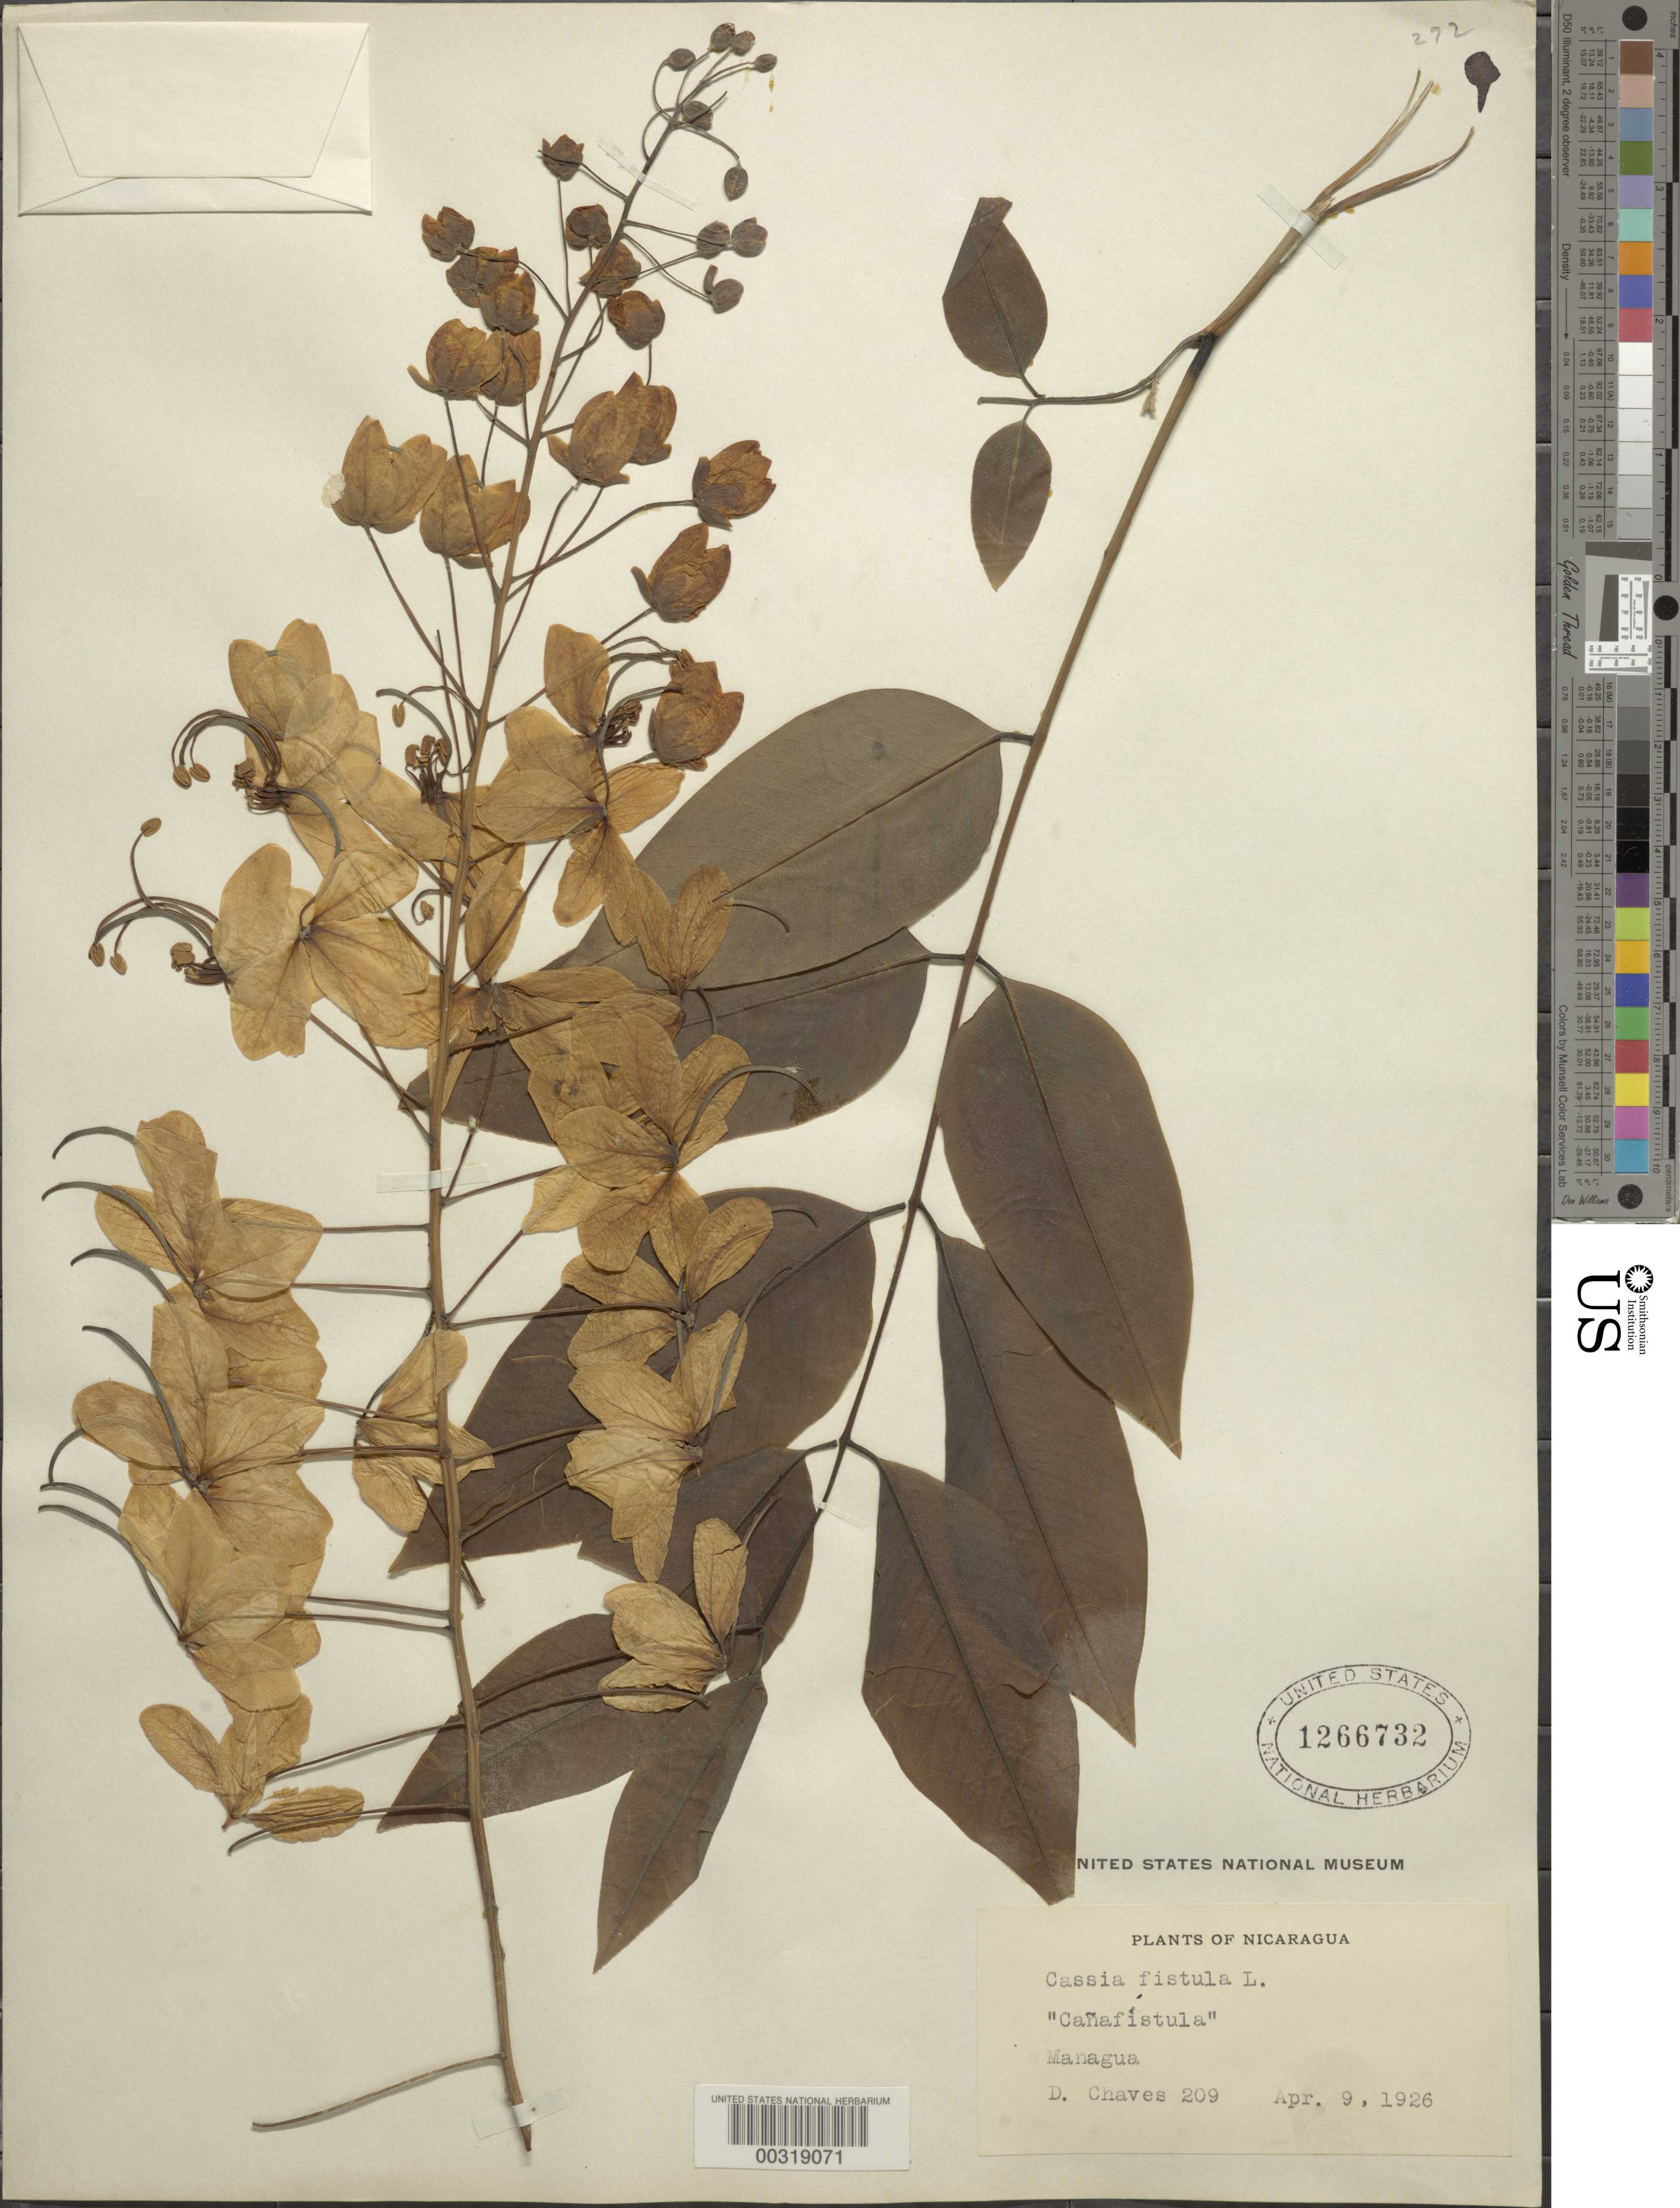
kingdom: Plantae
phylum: Tracheophyta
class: Magnoliopsida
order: Fabales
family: Fabaceae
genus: Cassia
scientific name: Cassia fistula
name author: L.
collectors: D. Chaves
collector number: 209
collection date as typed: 09 Apr 1926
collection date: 1926-04-09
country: Nicaragua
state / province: Managua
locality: Managua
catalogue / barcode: US 1266732